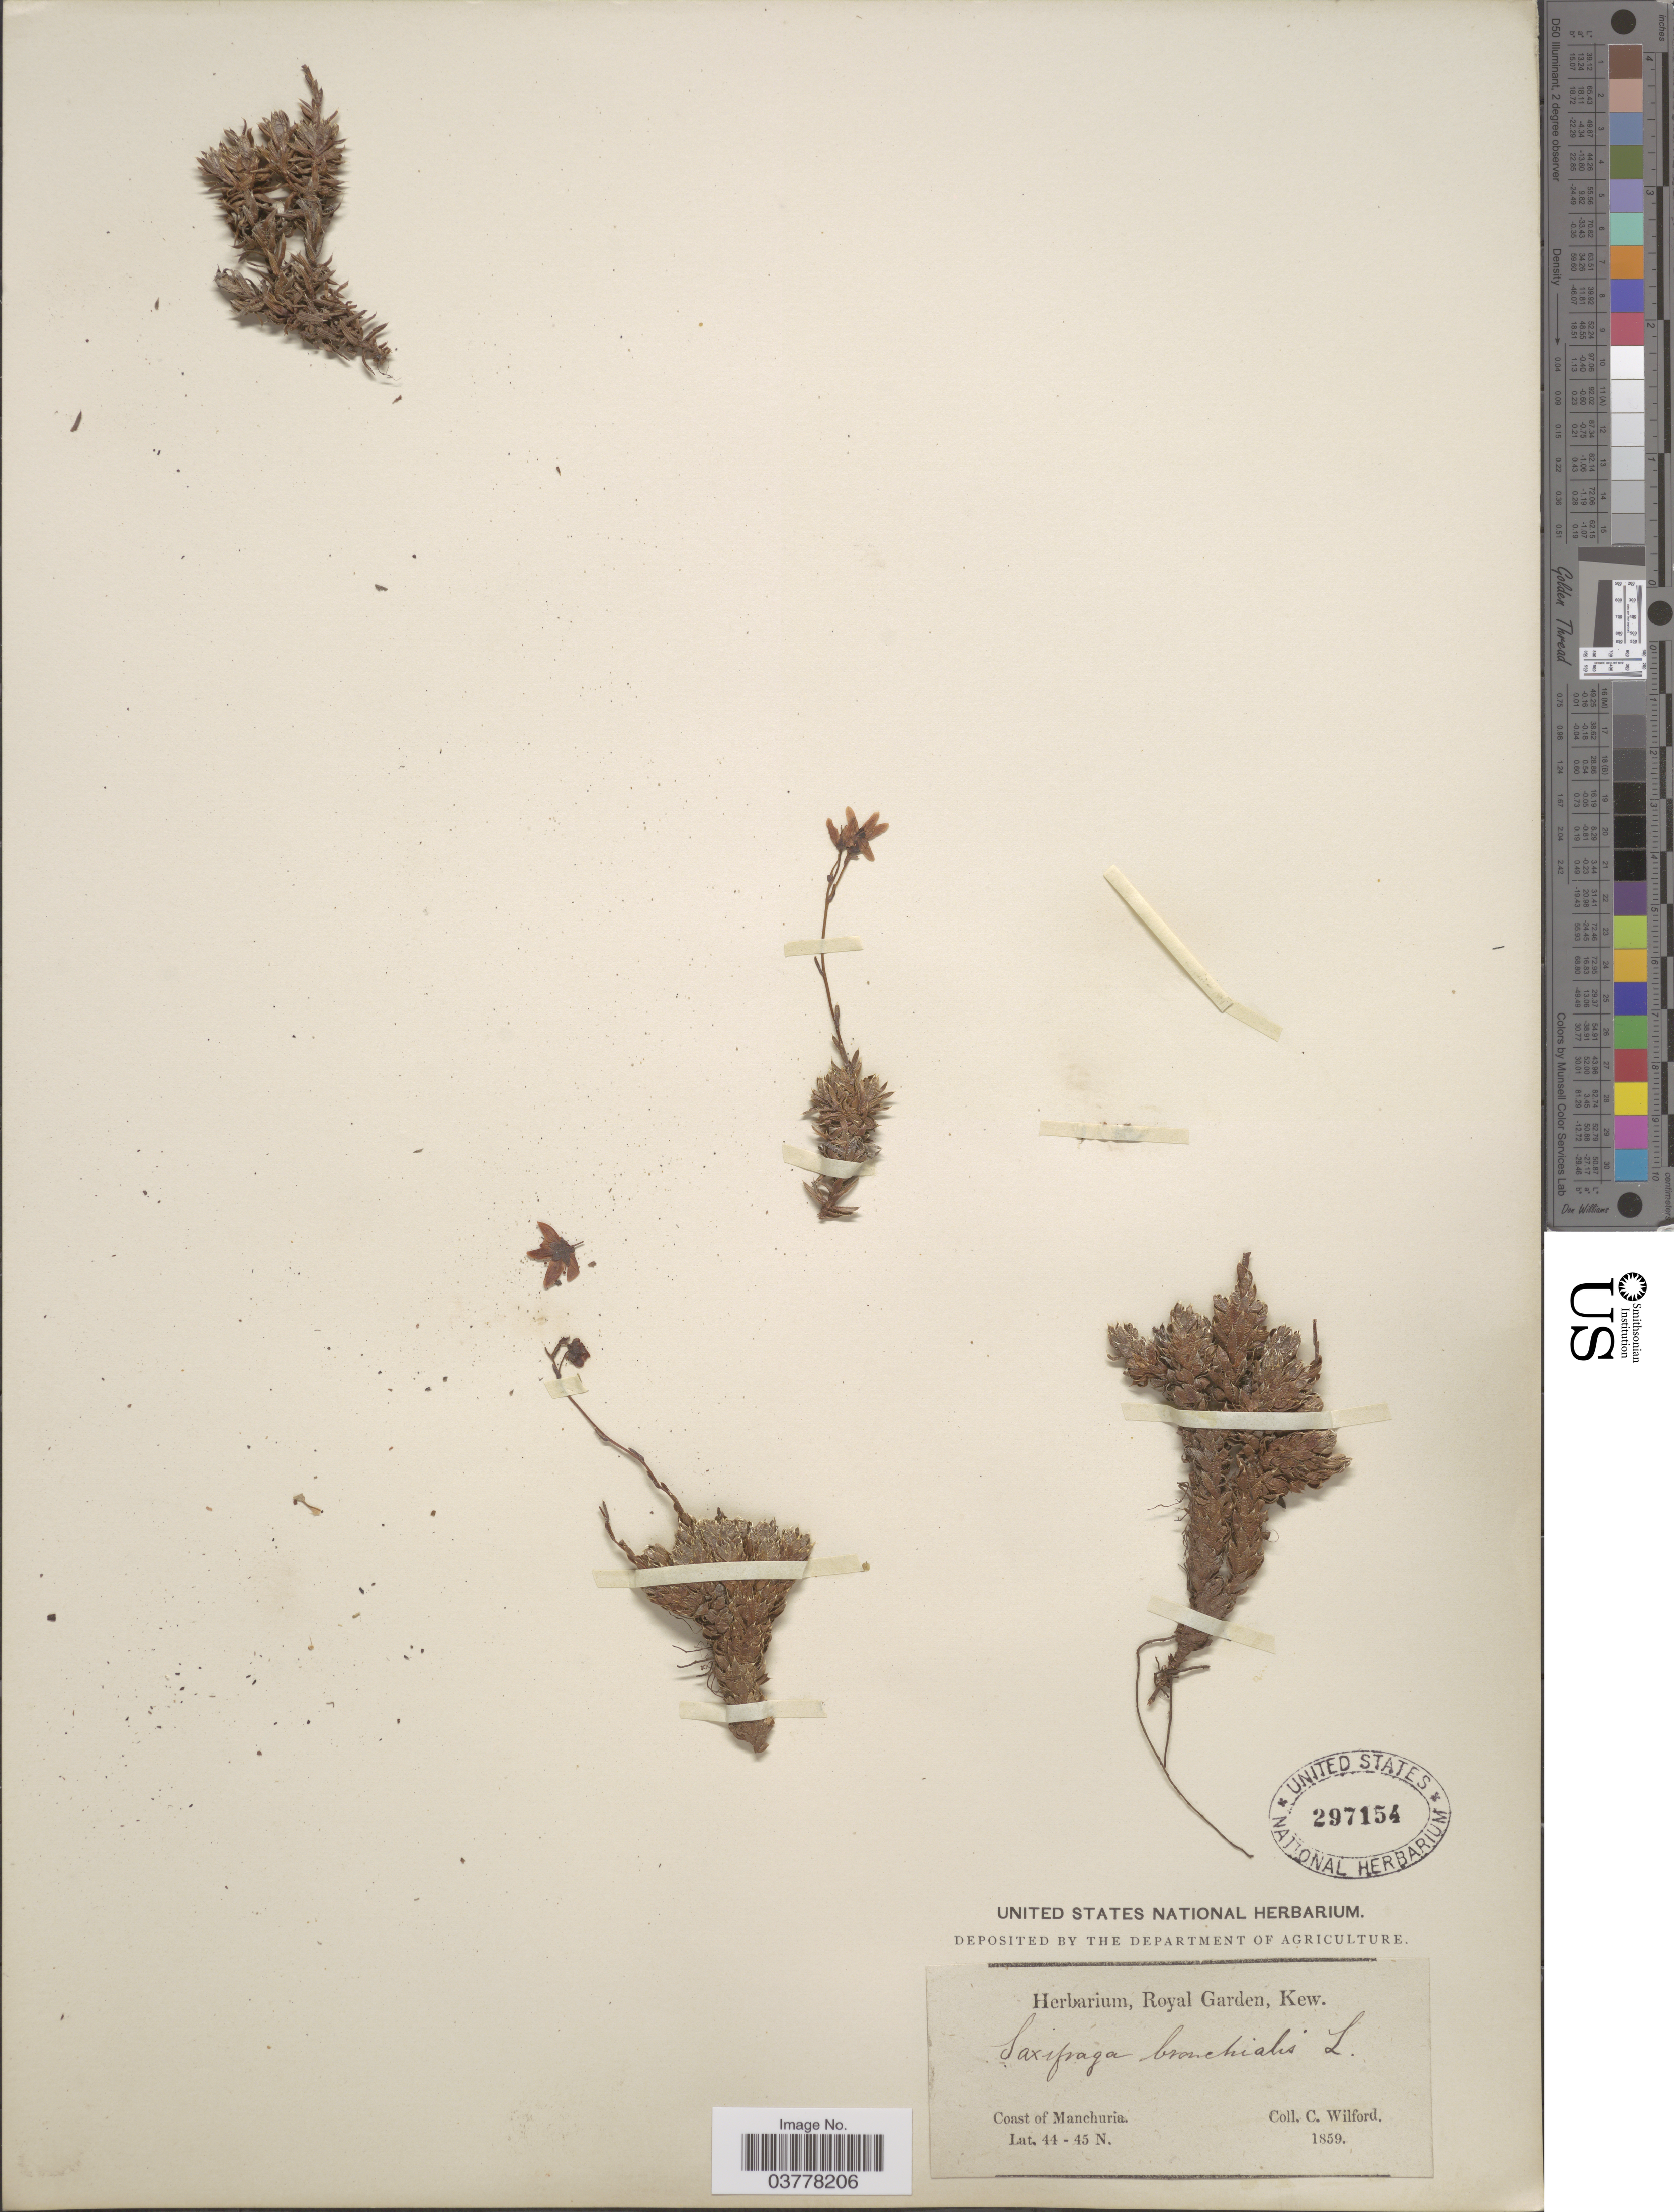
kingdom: Plantae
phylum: Tracheophyta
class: Magnoliopsida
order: Saxifragales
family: Saxifragaceae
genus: Saxifraga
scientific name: Saxifraga bronchialis subsp. funstonii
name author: (Small) Hultén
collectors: C. Wilford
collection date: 1859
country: China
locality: Coast of Manchuria.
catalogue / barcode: US 297154